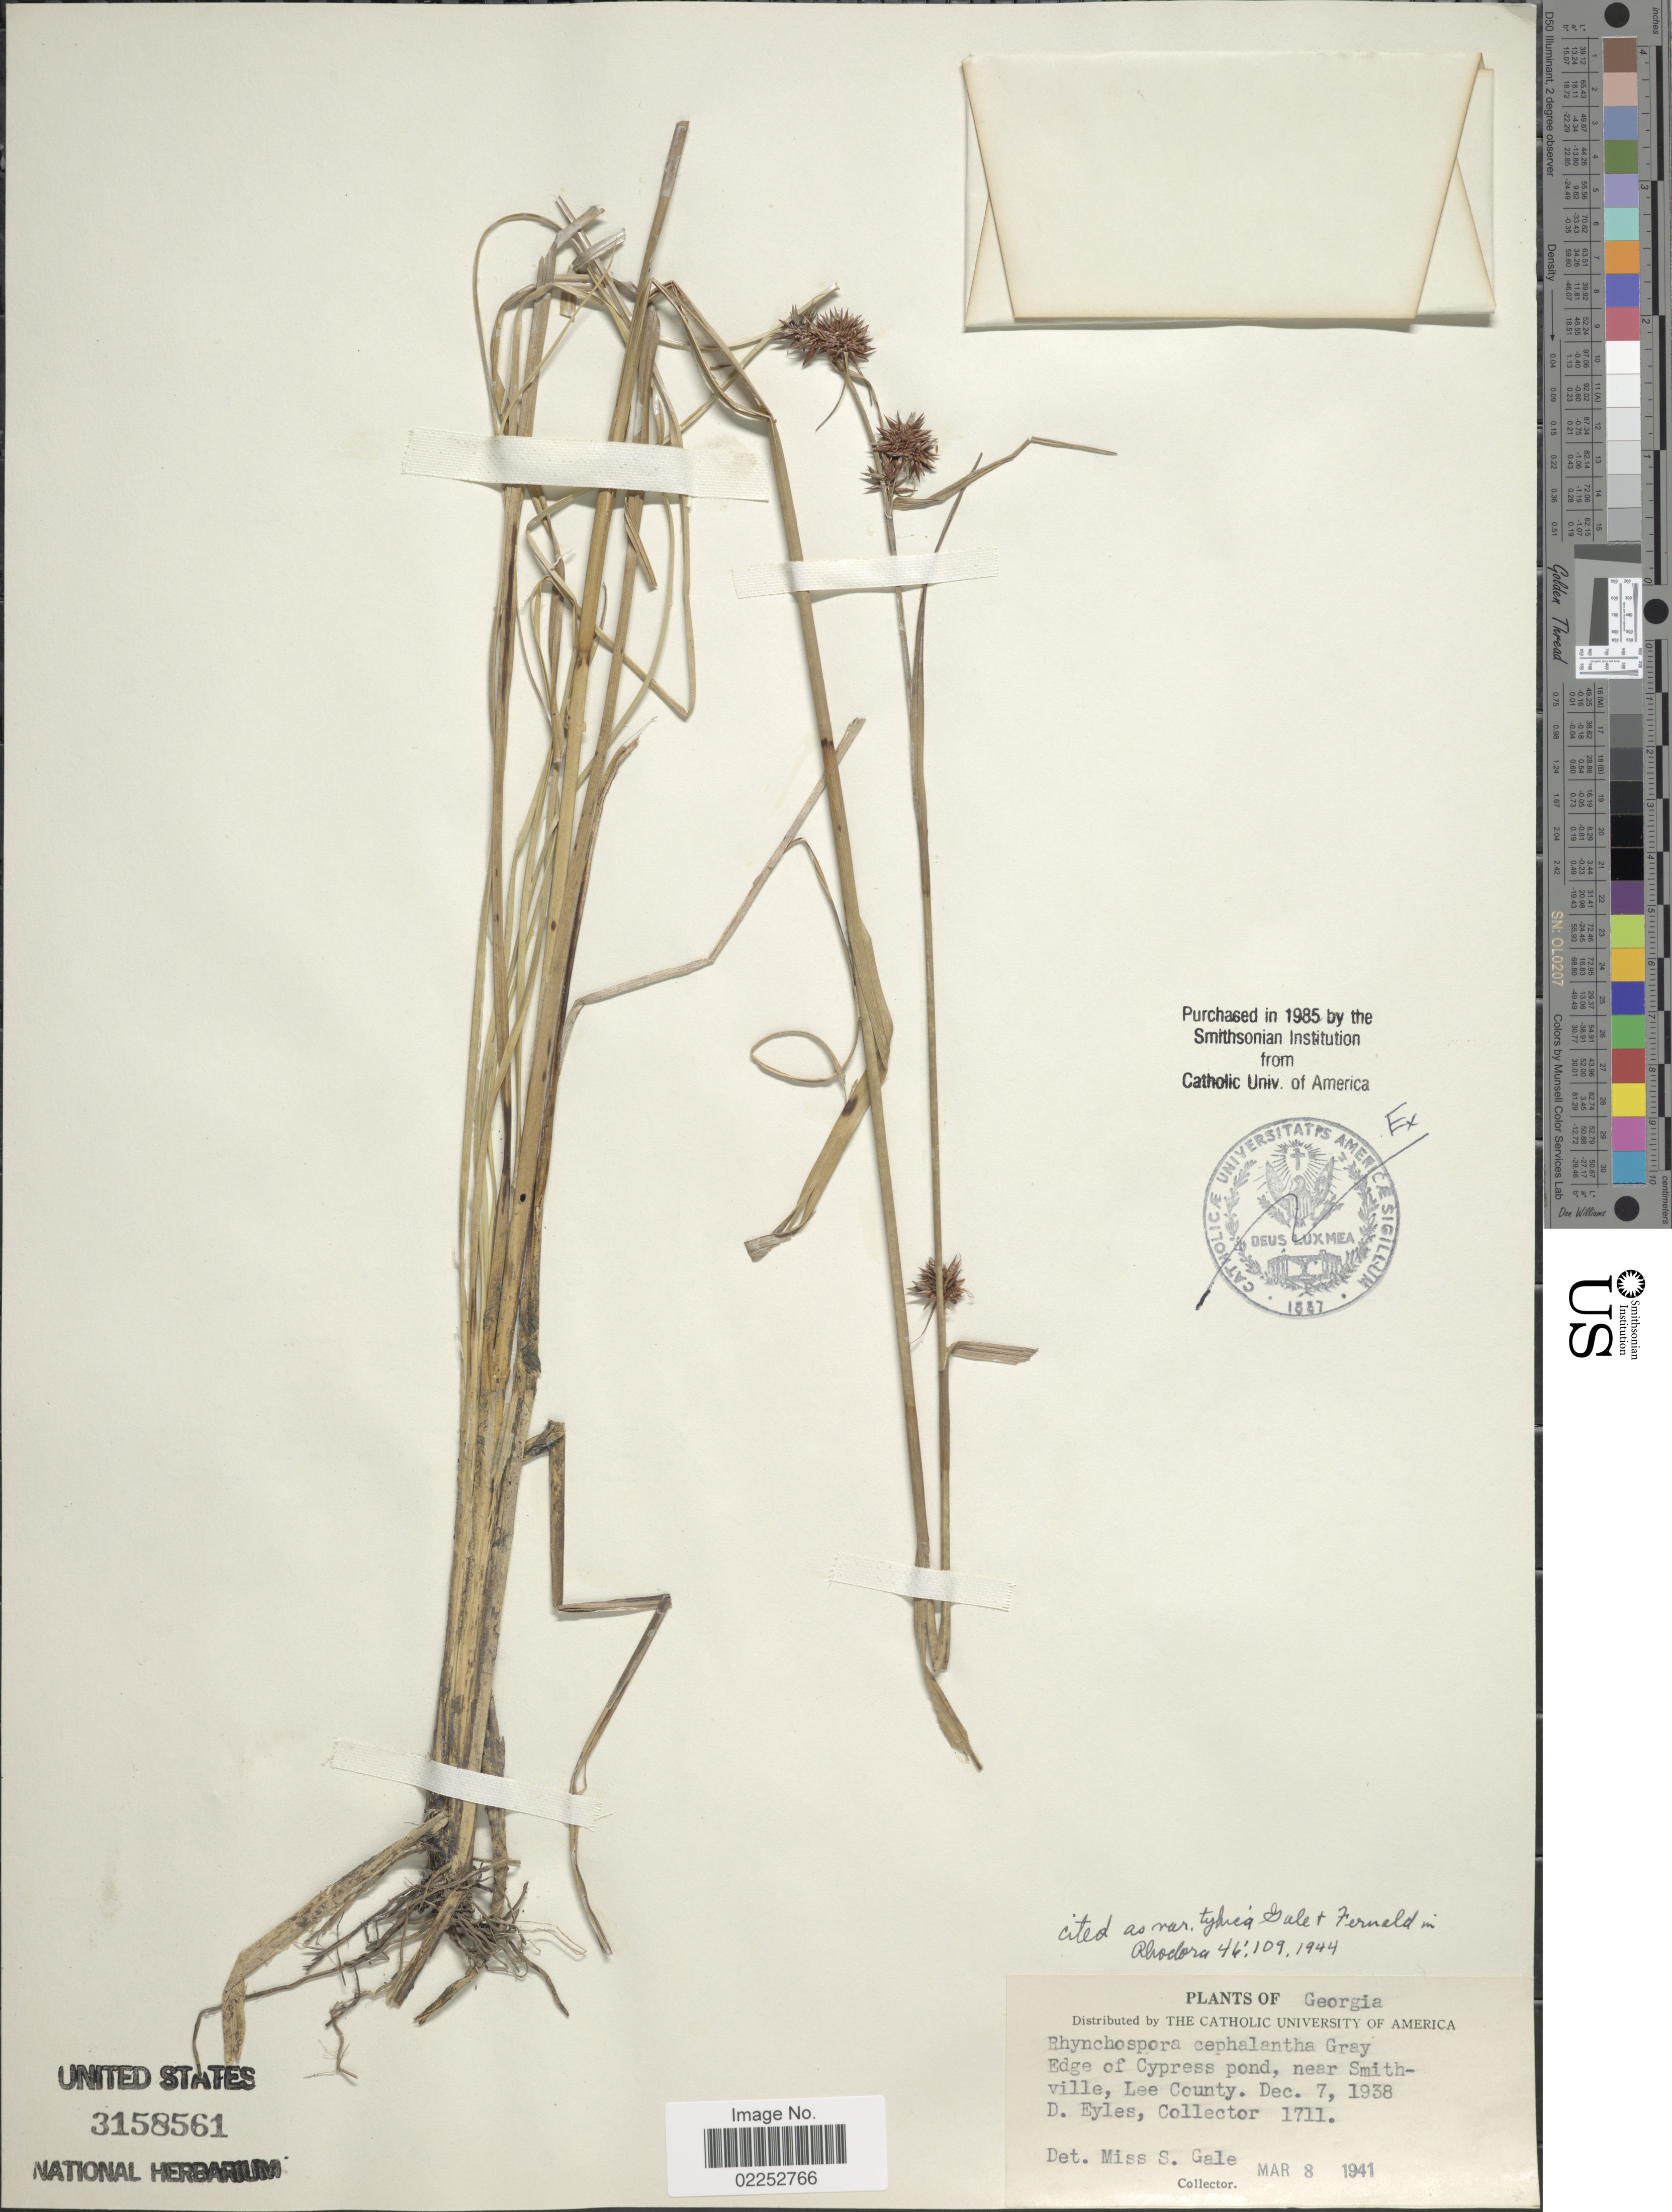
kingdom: Plantae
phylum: Tracheophyta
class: Liliopsida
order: Poales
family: Cyperaceae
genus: Rhynchospora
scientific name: Rhynchospora cephalantha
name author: A. Gray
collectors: D. Eyles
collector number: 1711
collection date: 1938-12-07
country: United States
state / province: Georgia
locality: Edge of Cypress pond, near Smithville, Lee County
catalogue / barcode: US 3158561